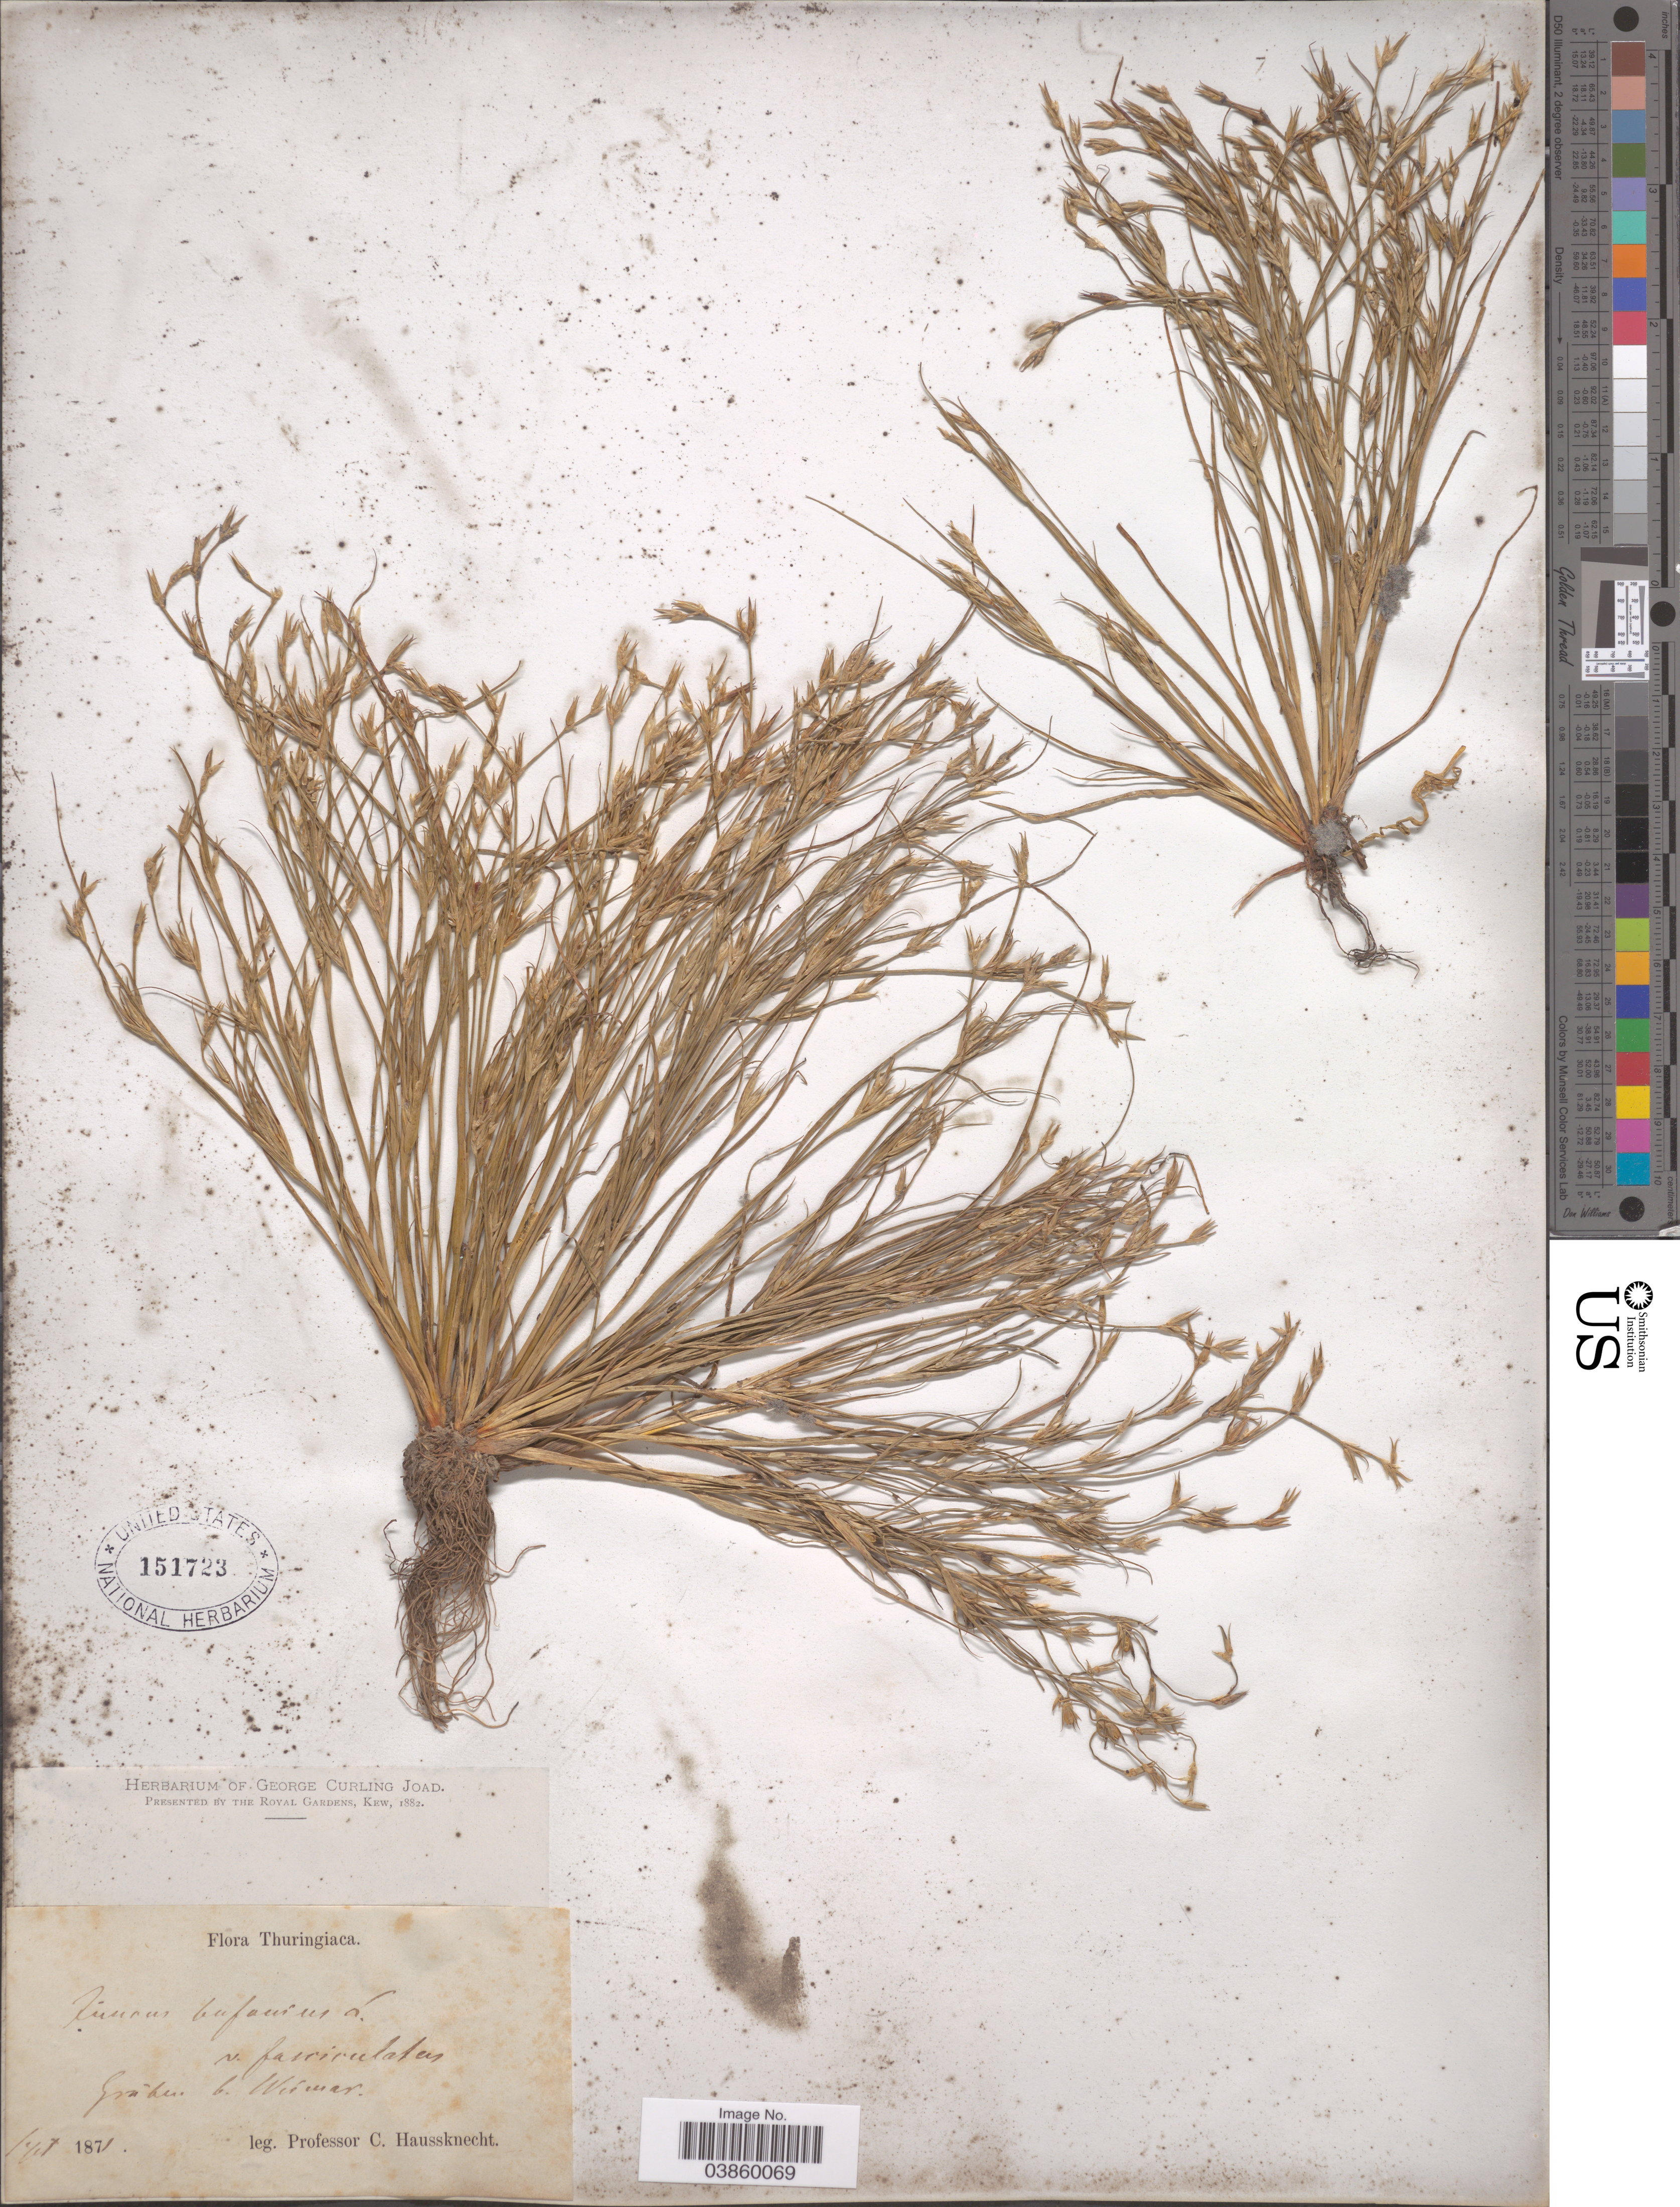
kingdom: Plantae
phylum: Tracheophyta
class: Liliopsida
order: Poales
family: Juncaceae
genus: Juncus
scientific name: Juncus bufonius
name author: L.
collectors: C. Haussknecht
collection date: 1871-09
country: Germany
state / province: Thuringia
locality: Thuringiaca. Gráben b. Weimar.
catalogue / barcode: US 151723